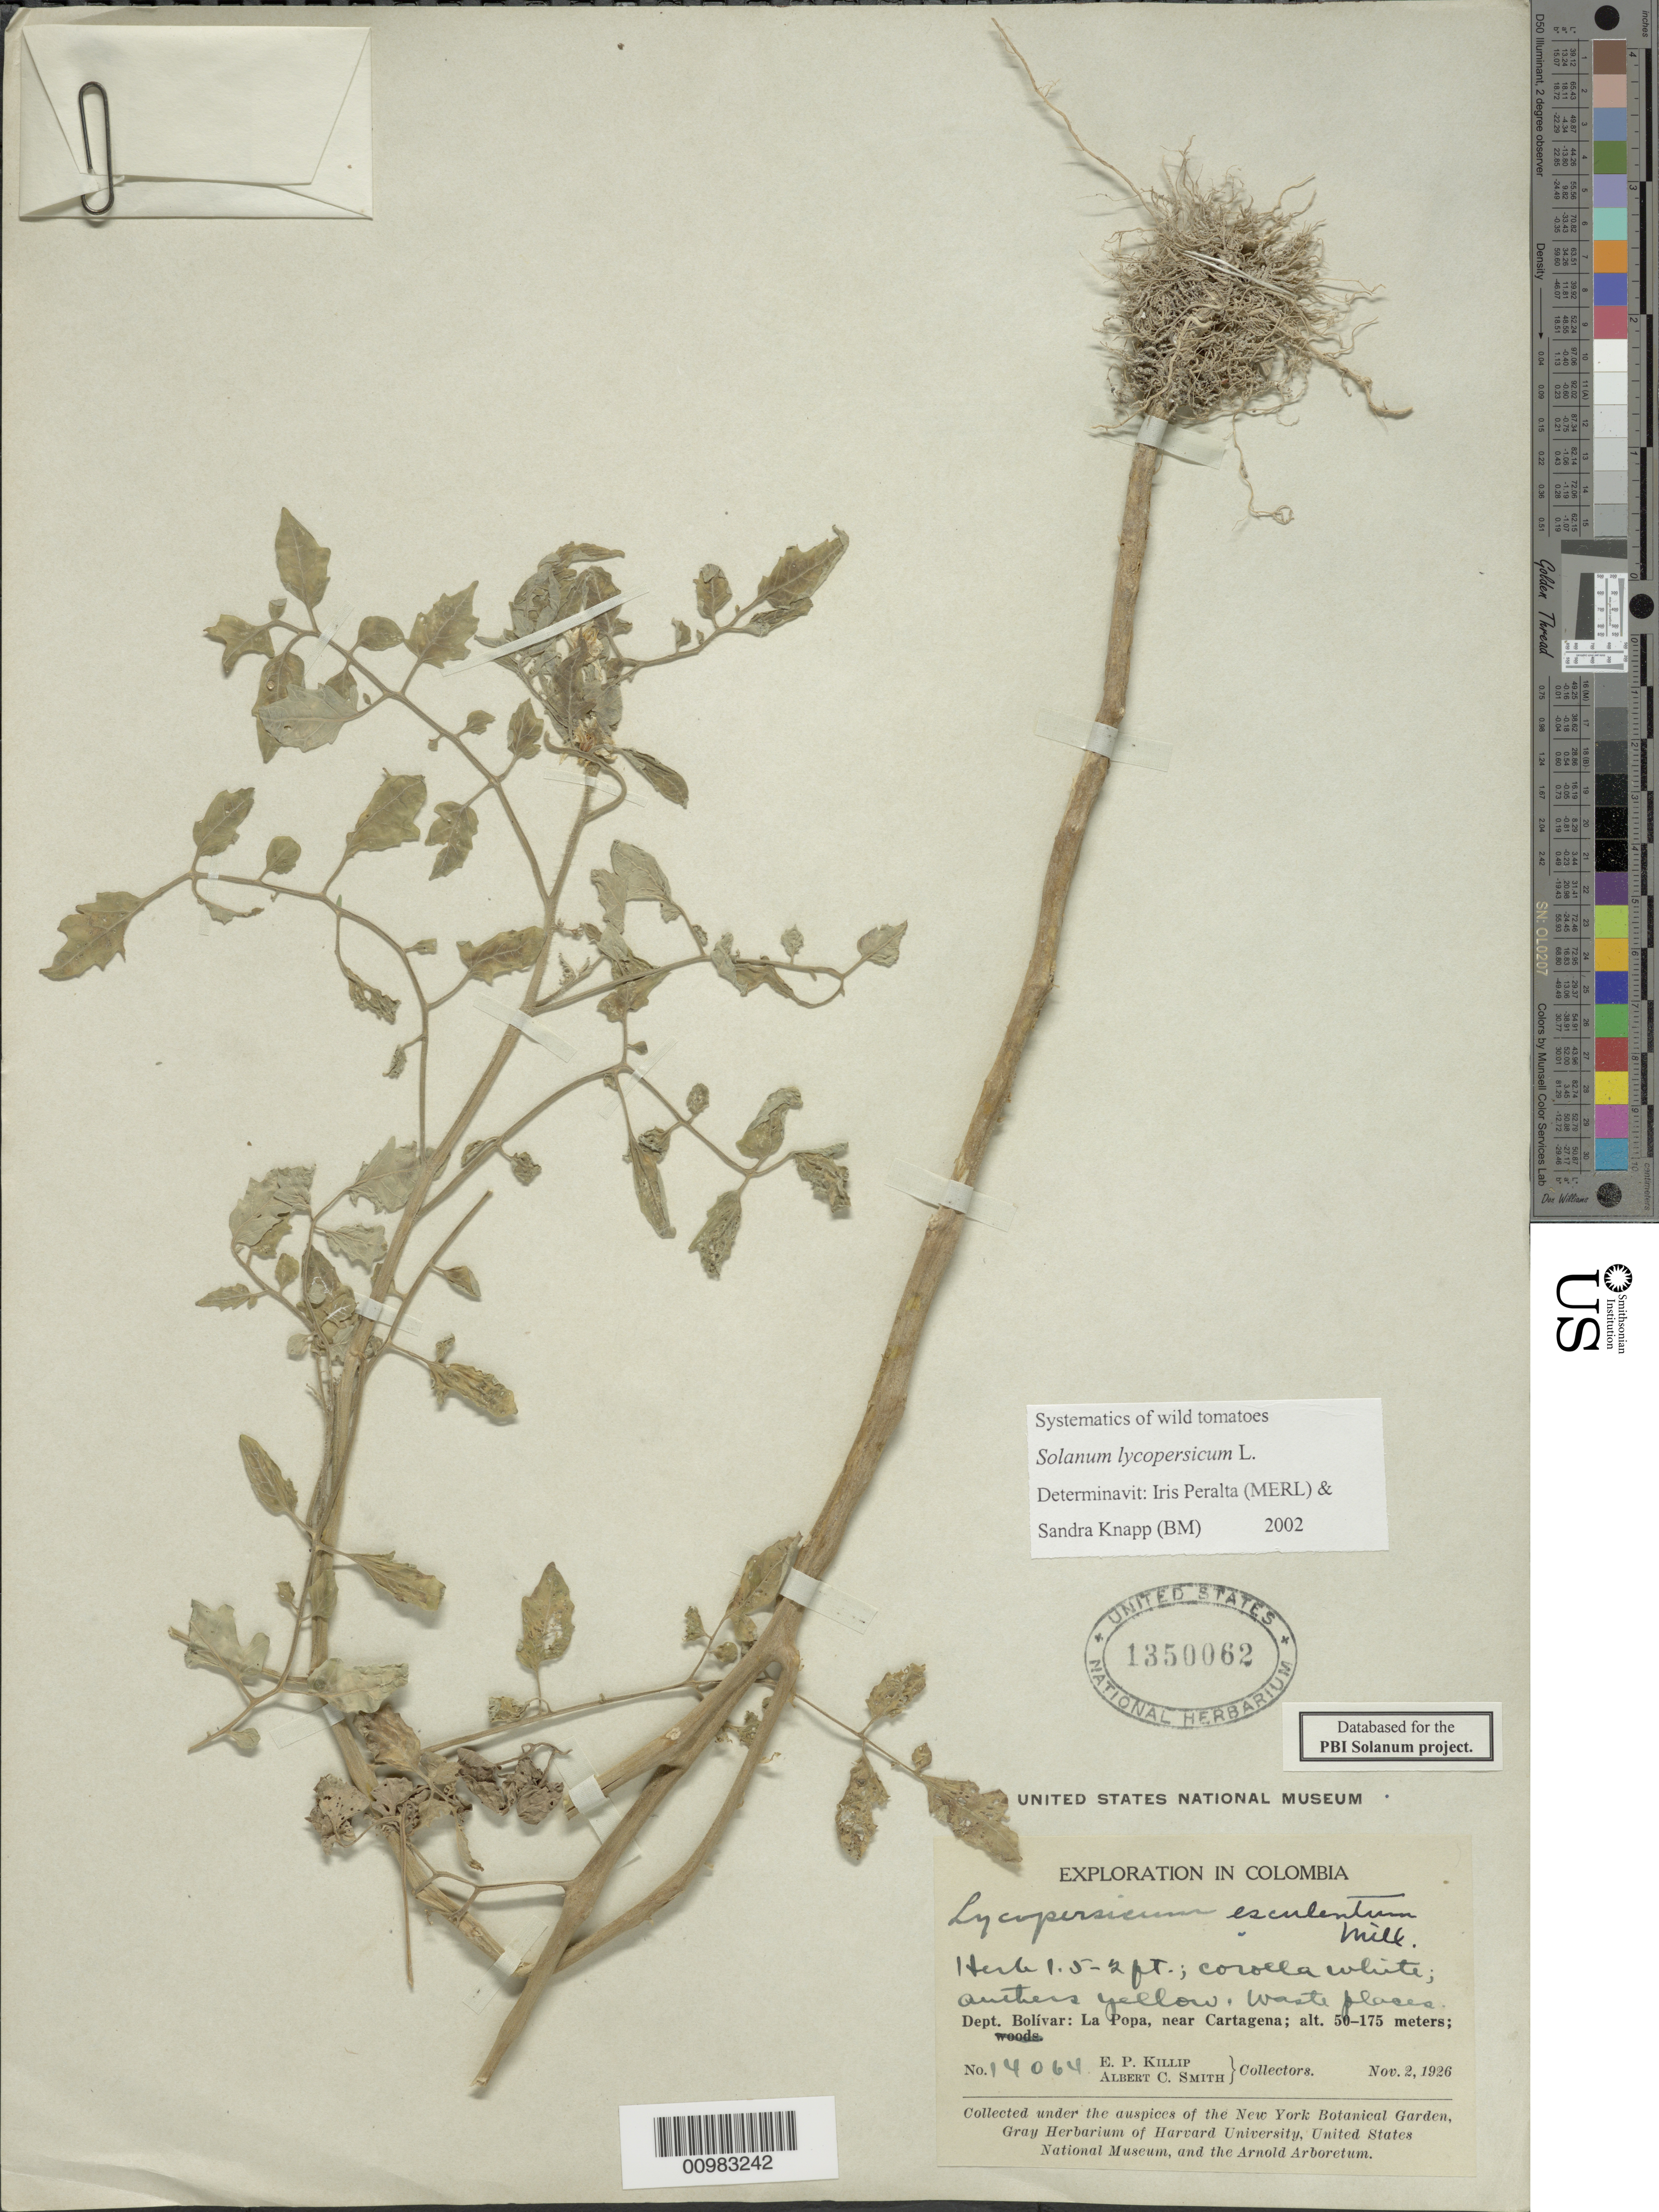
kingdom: Plantae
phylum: Tracheophyta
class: Magnoliopsida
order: Solanales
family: Solanaceae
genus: Solanum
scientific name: Solanum lycopersicum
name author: L.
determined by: Peralta, Iris E.; Knapp, S. D.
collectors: E. P. Killip & A. C. Smith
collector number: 14064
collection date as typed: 2 Nov 1926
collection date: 1926-11-02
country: Colombia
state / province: Bolívar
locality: La Popa, near Cartagena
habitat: h: waste places;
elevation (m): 50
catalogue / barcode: US 1350062